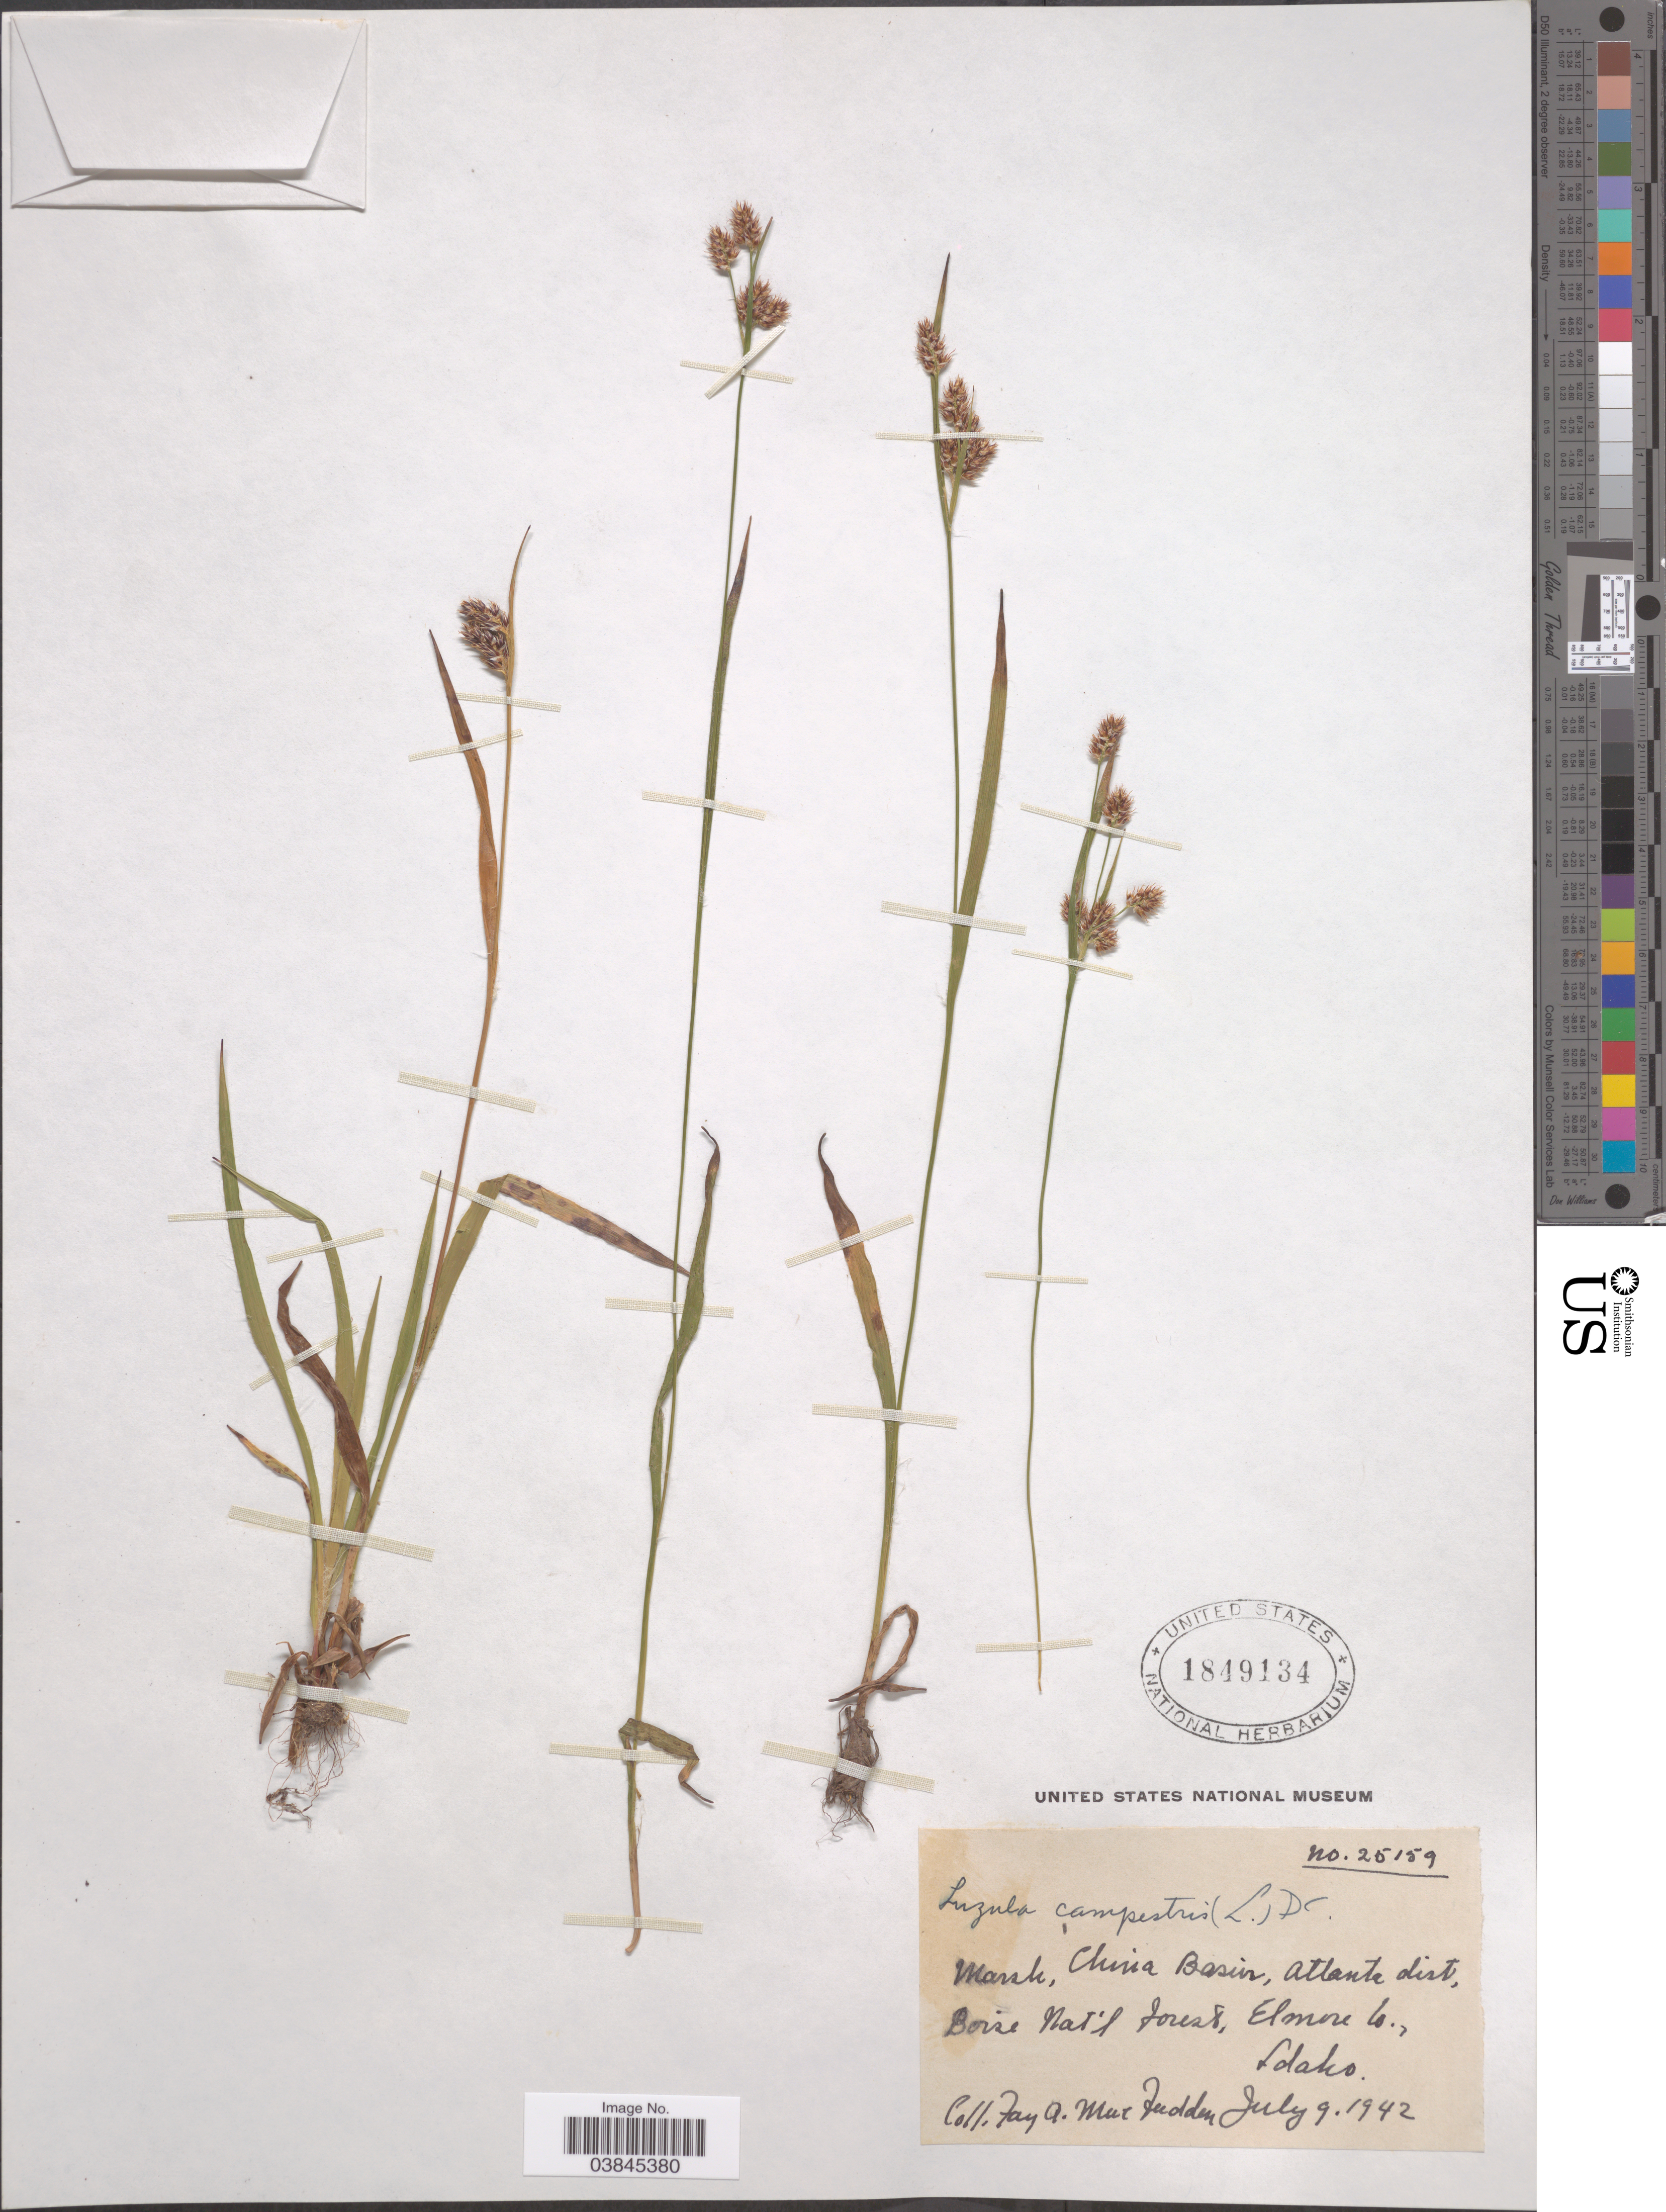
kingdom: Plantae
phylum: Tracheophyta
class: Liliopsida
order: Poales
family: Juncaceae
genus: Luzula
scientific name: Luzula campestris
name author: (L.) DC.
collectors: F. MacFadden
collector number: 25159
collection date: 1942-07-09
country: United States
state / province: Idaho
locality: Marsh, China Basin, Atlanta dist, Boise Nat'l forest, Elmore Co.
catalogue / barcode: US 1849134